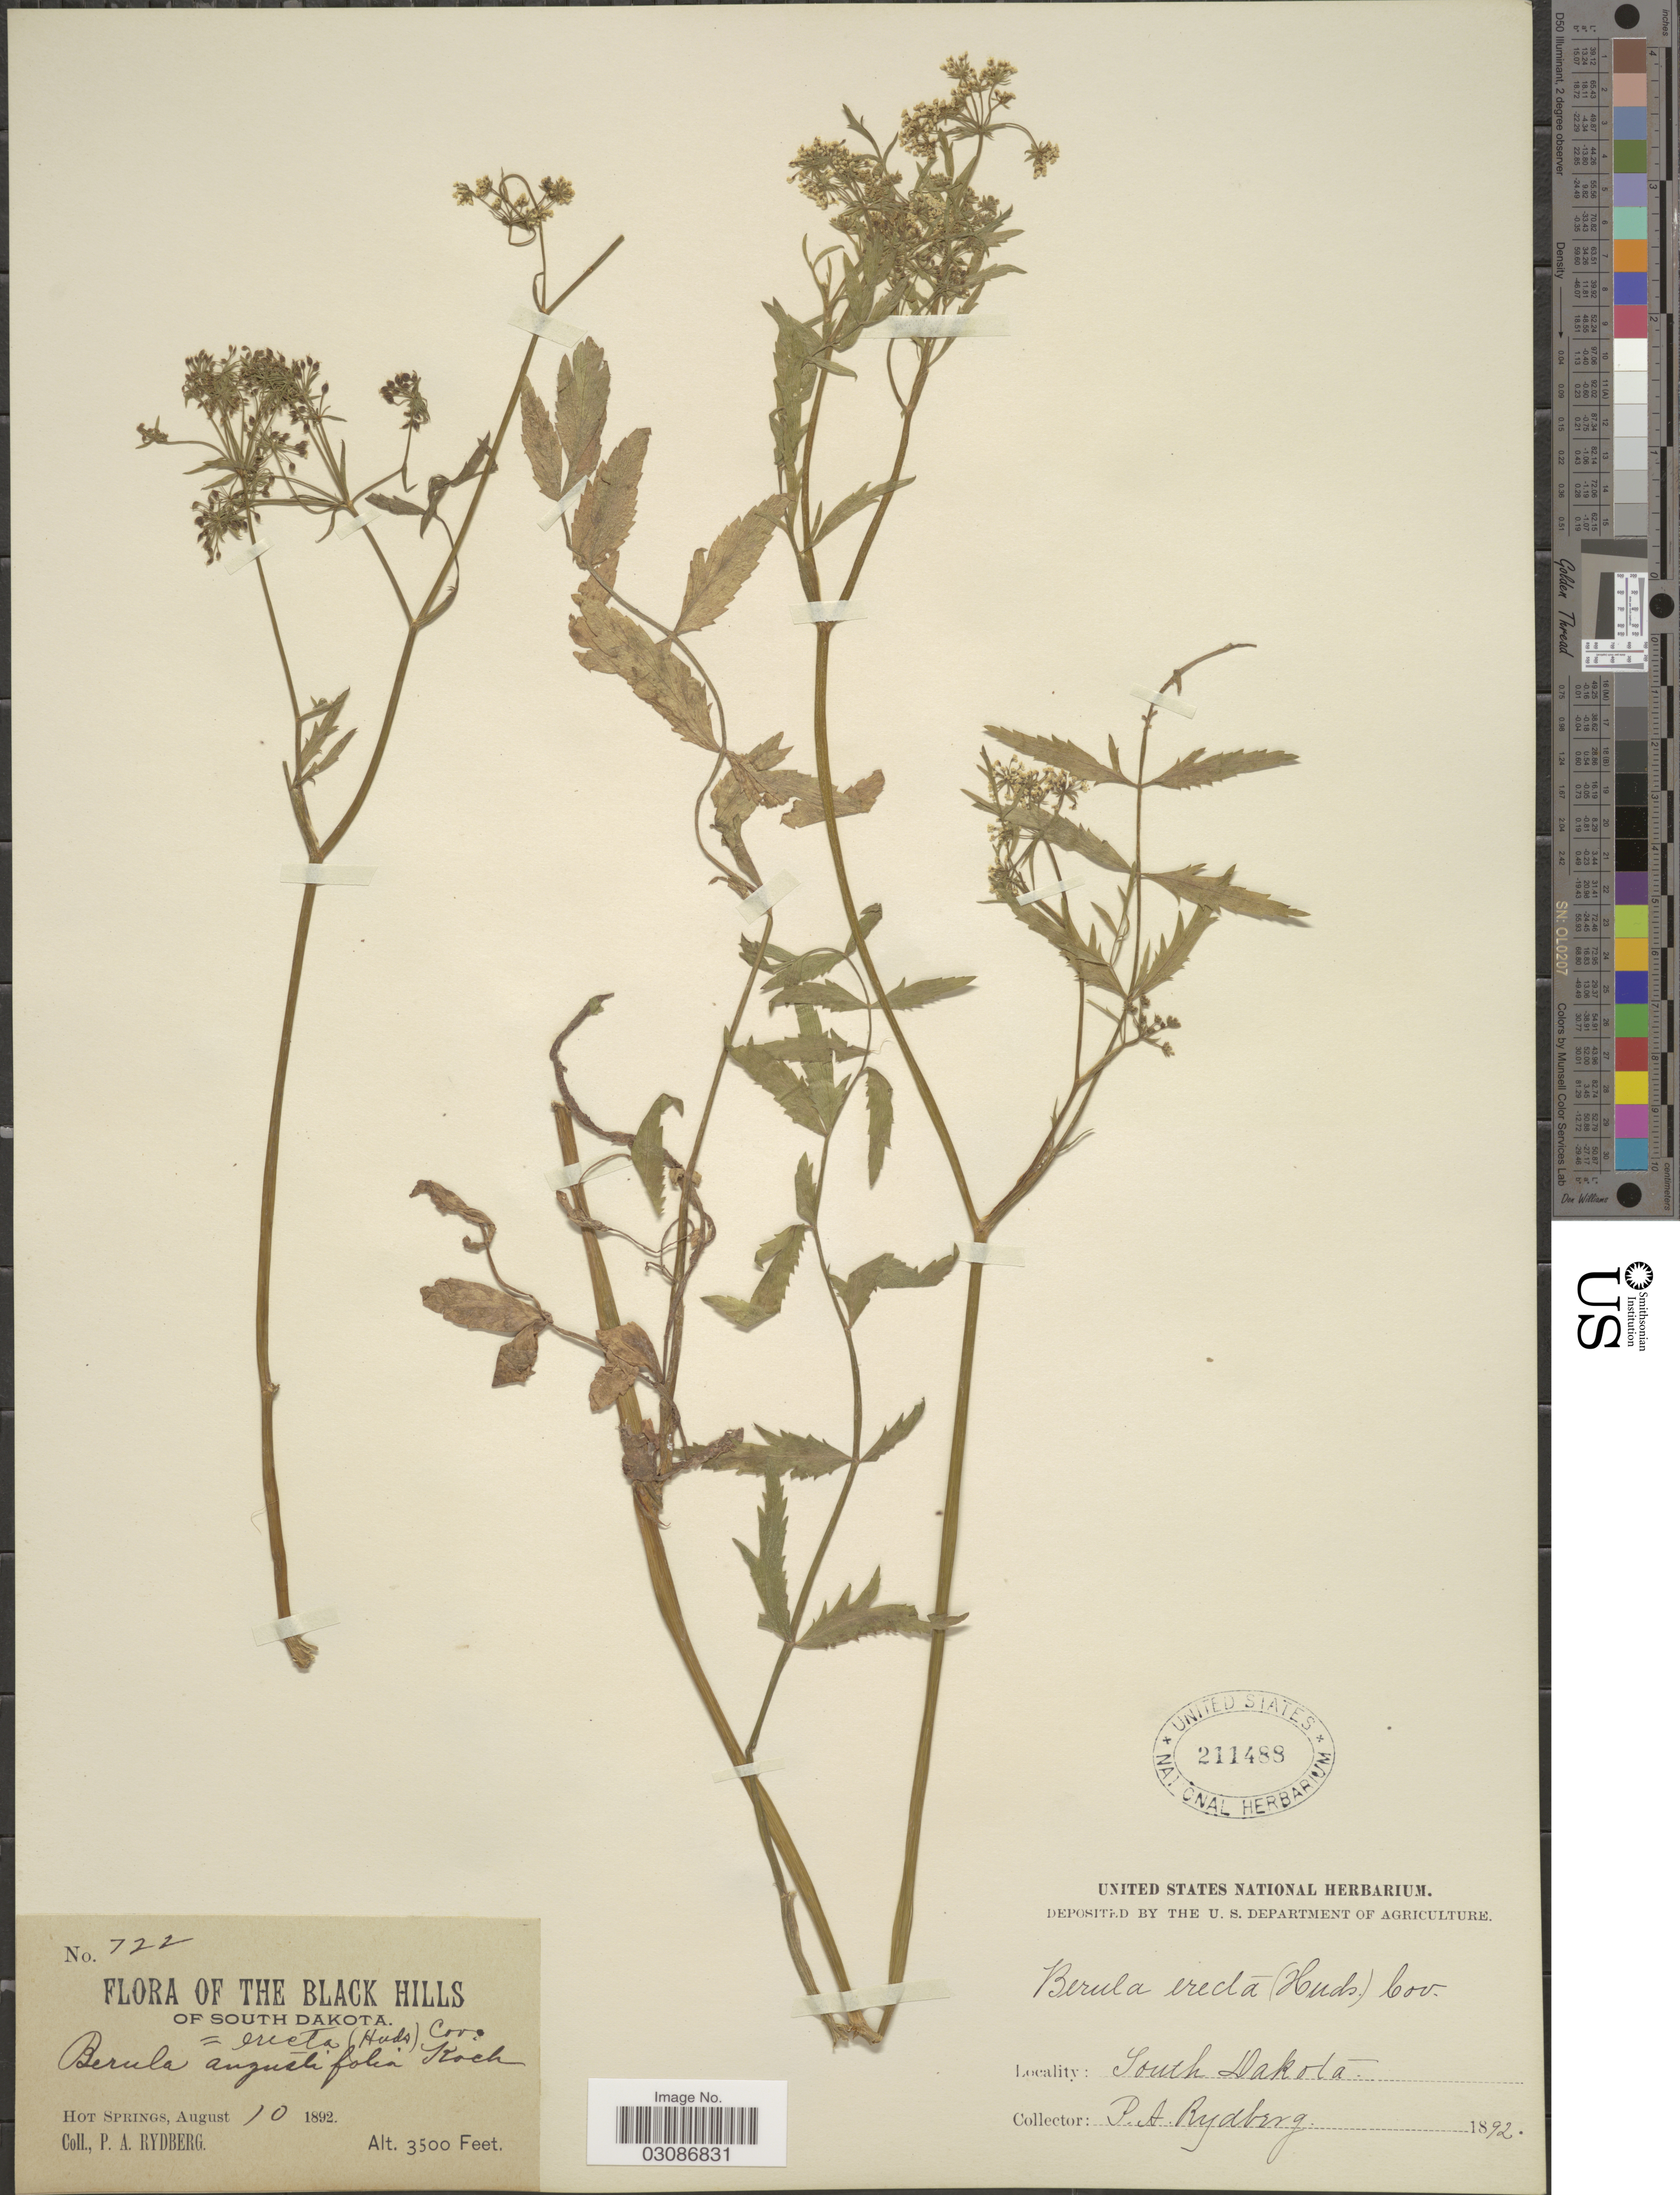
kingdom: Plantae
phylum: Tracheophyta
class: Magnoliopsida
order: Apiales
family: Apiaceae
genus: Berula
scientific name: Berula erecta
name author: (Huds.) Coville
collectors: P. A. Rydberg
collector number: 722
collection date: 1892-08-10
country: United States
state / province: South Dakota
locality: The Black Hills of South Dakota. Hot Springs.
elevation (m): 1067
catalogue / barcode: US 211488